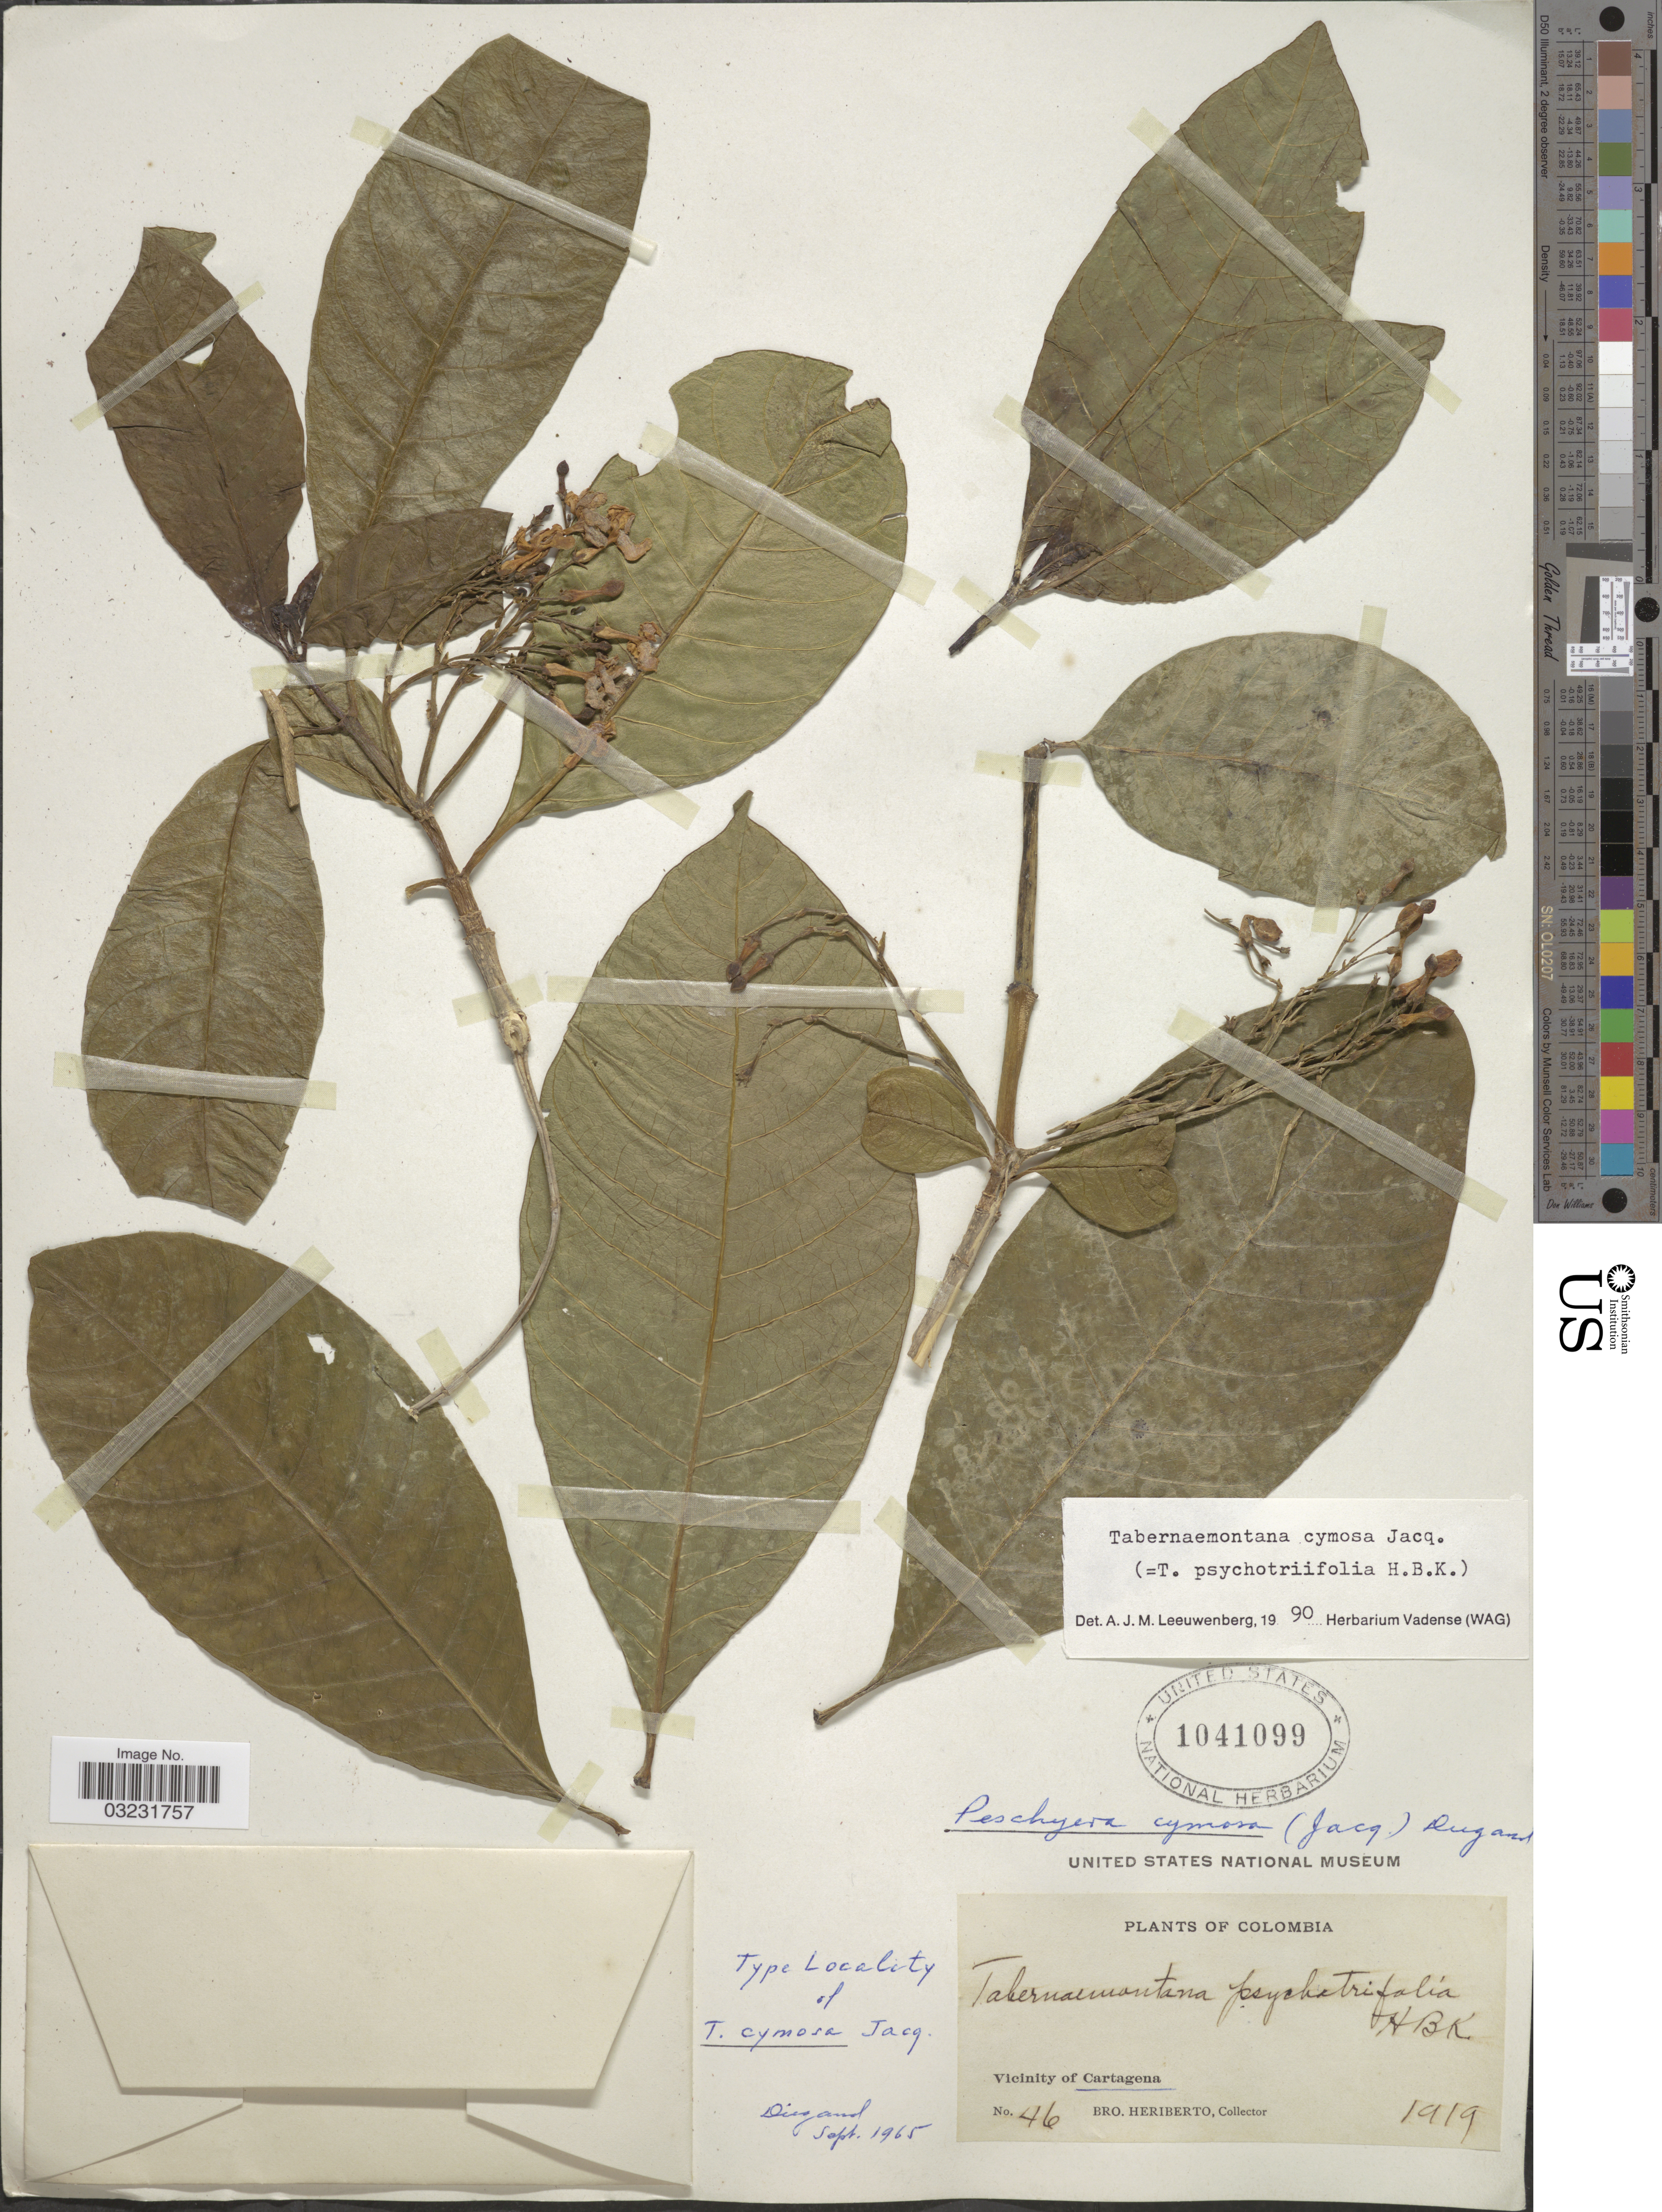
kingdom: Plantae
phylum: Tracheophyta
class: Magnoliopsida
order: Gentianales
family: Apocynaceae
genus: Tabernaemontana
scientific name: Tabernaemontana cymosa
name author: Jacq.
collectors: B. Heriberto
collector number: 46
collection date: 1919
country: Colombia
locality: Vicinity of Cartagena.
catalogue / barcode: US 1041099